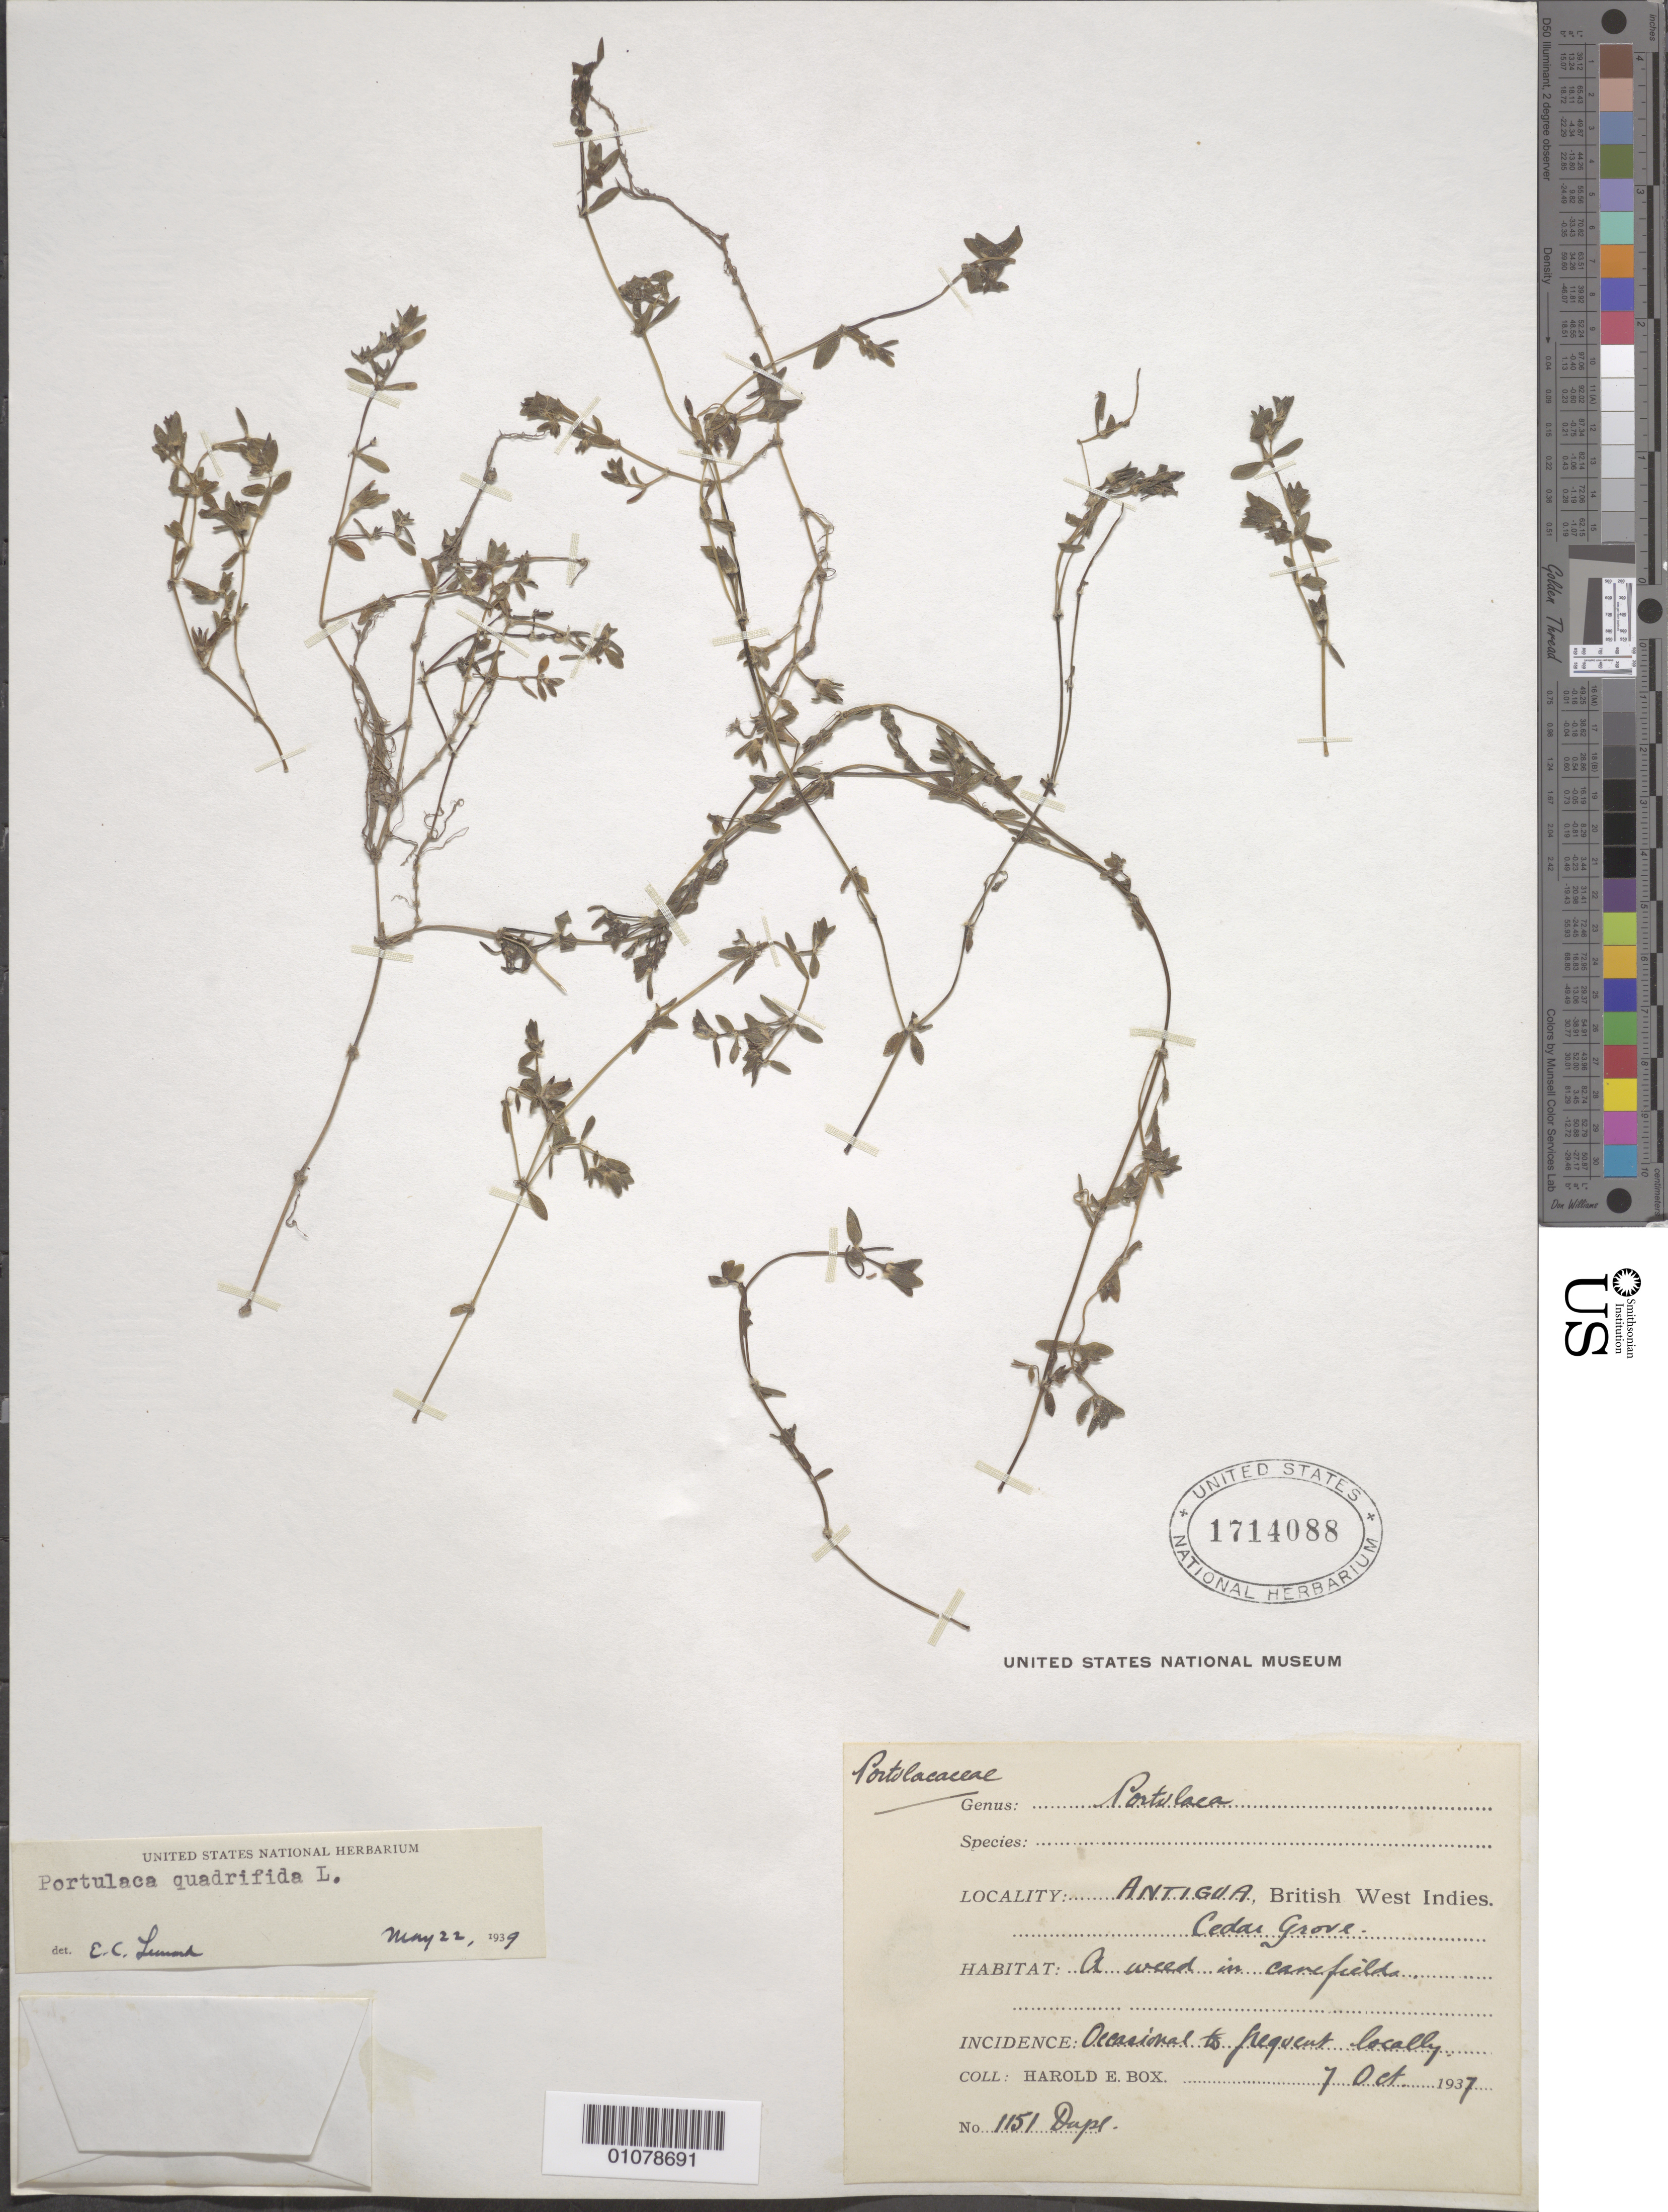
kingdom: Plantae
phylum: Tracheophyta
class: Magnoliopsida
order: Caryophyllales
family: Portulacaceae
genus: Portulaca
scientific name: Portulaca quadrifida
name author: L.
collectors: H. E. Box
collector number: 1151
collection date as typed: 07 Oct 1937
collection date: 1937-10-07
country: Antigua and Barbuda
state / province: Saint John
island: Antigua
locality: Cedar Grove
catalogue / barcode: US 1714088